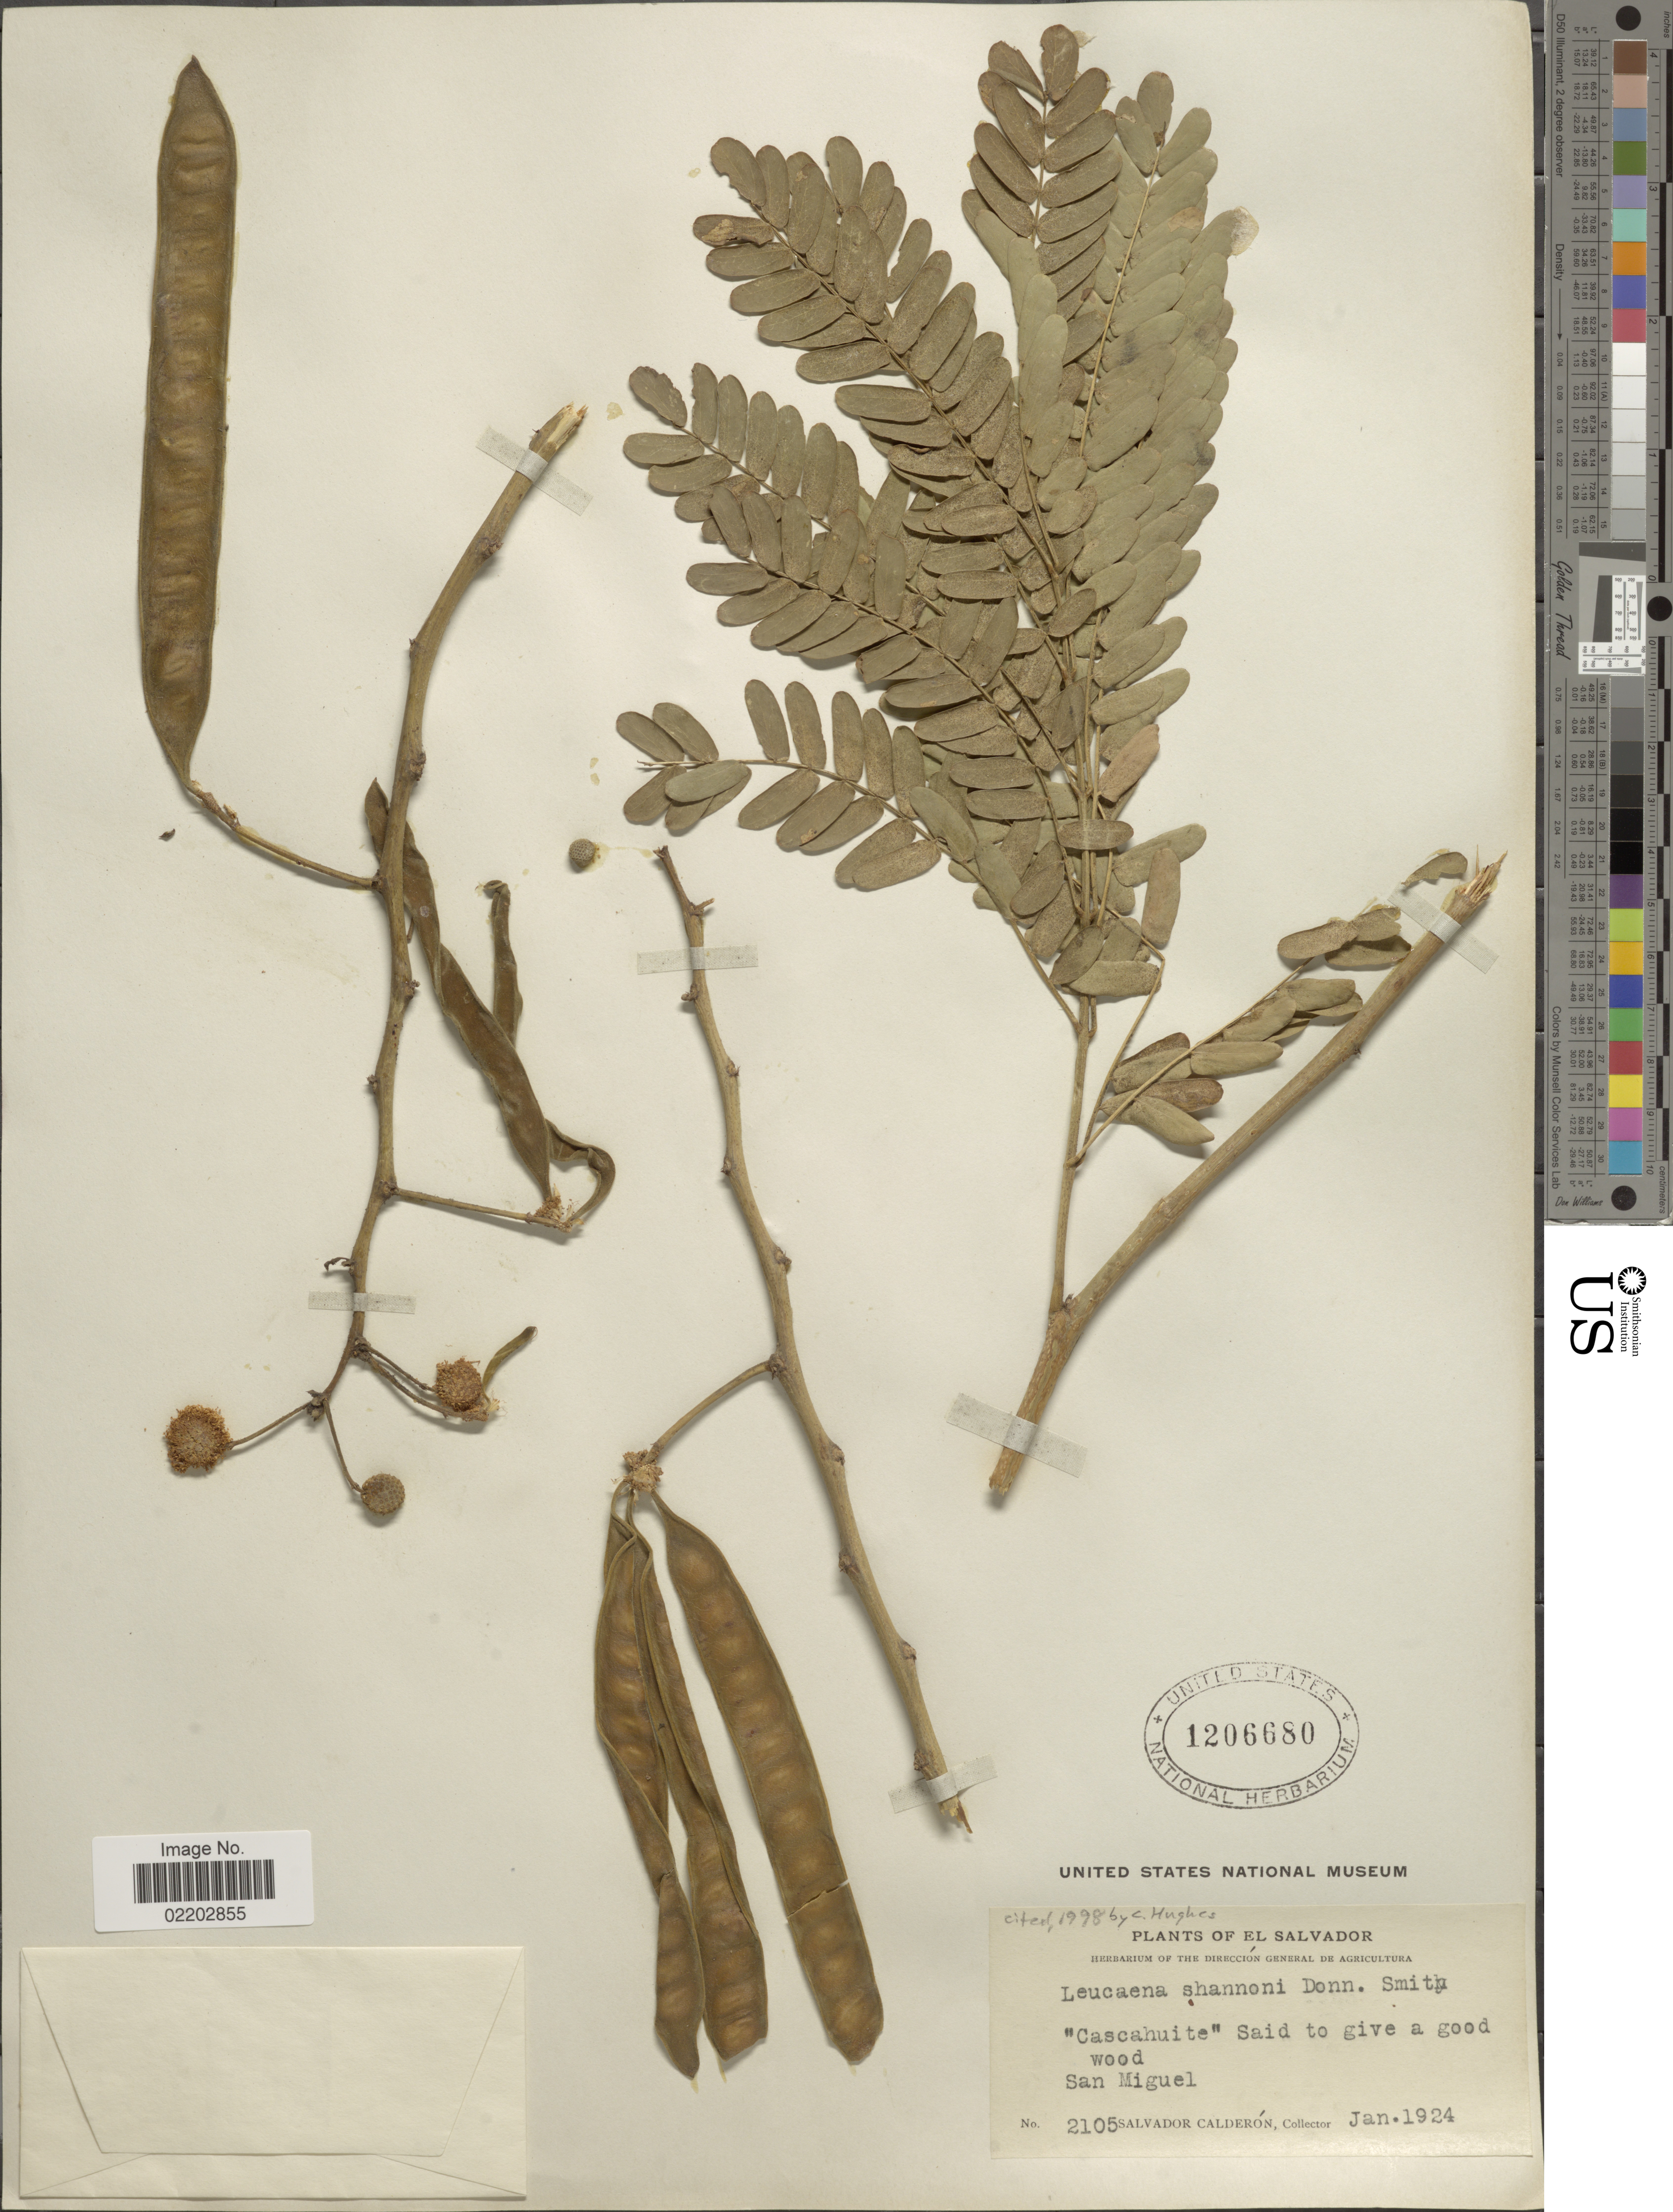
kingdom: Plantae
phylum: Tracheophyta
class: Magnoliopsida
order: Fabales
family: Fabaceae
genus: Leucaena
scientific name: Leucaena shannonii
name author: Donn. Sm.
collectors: S. Calderón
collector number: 2105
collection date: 1924-01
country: El Salvador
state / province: San Miguel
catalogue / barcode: US 1206680